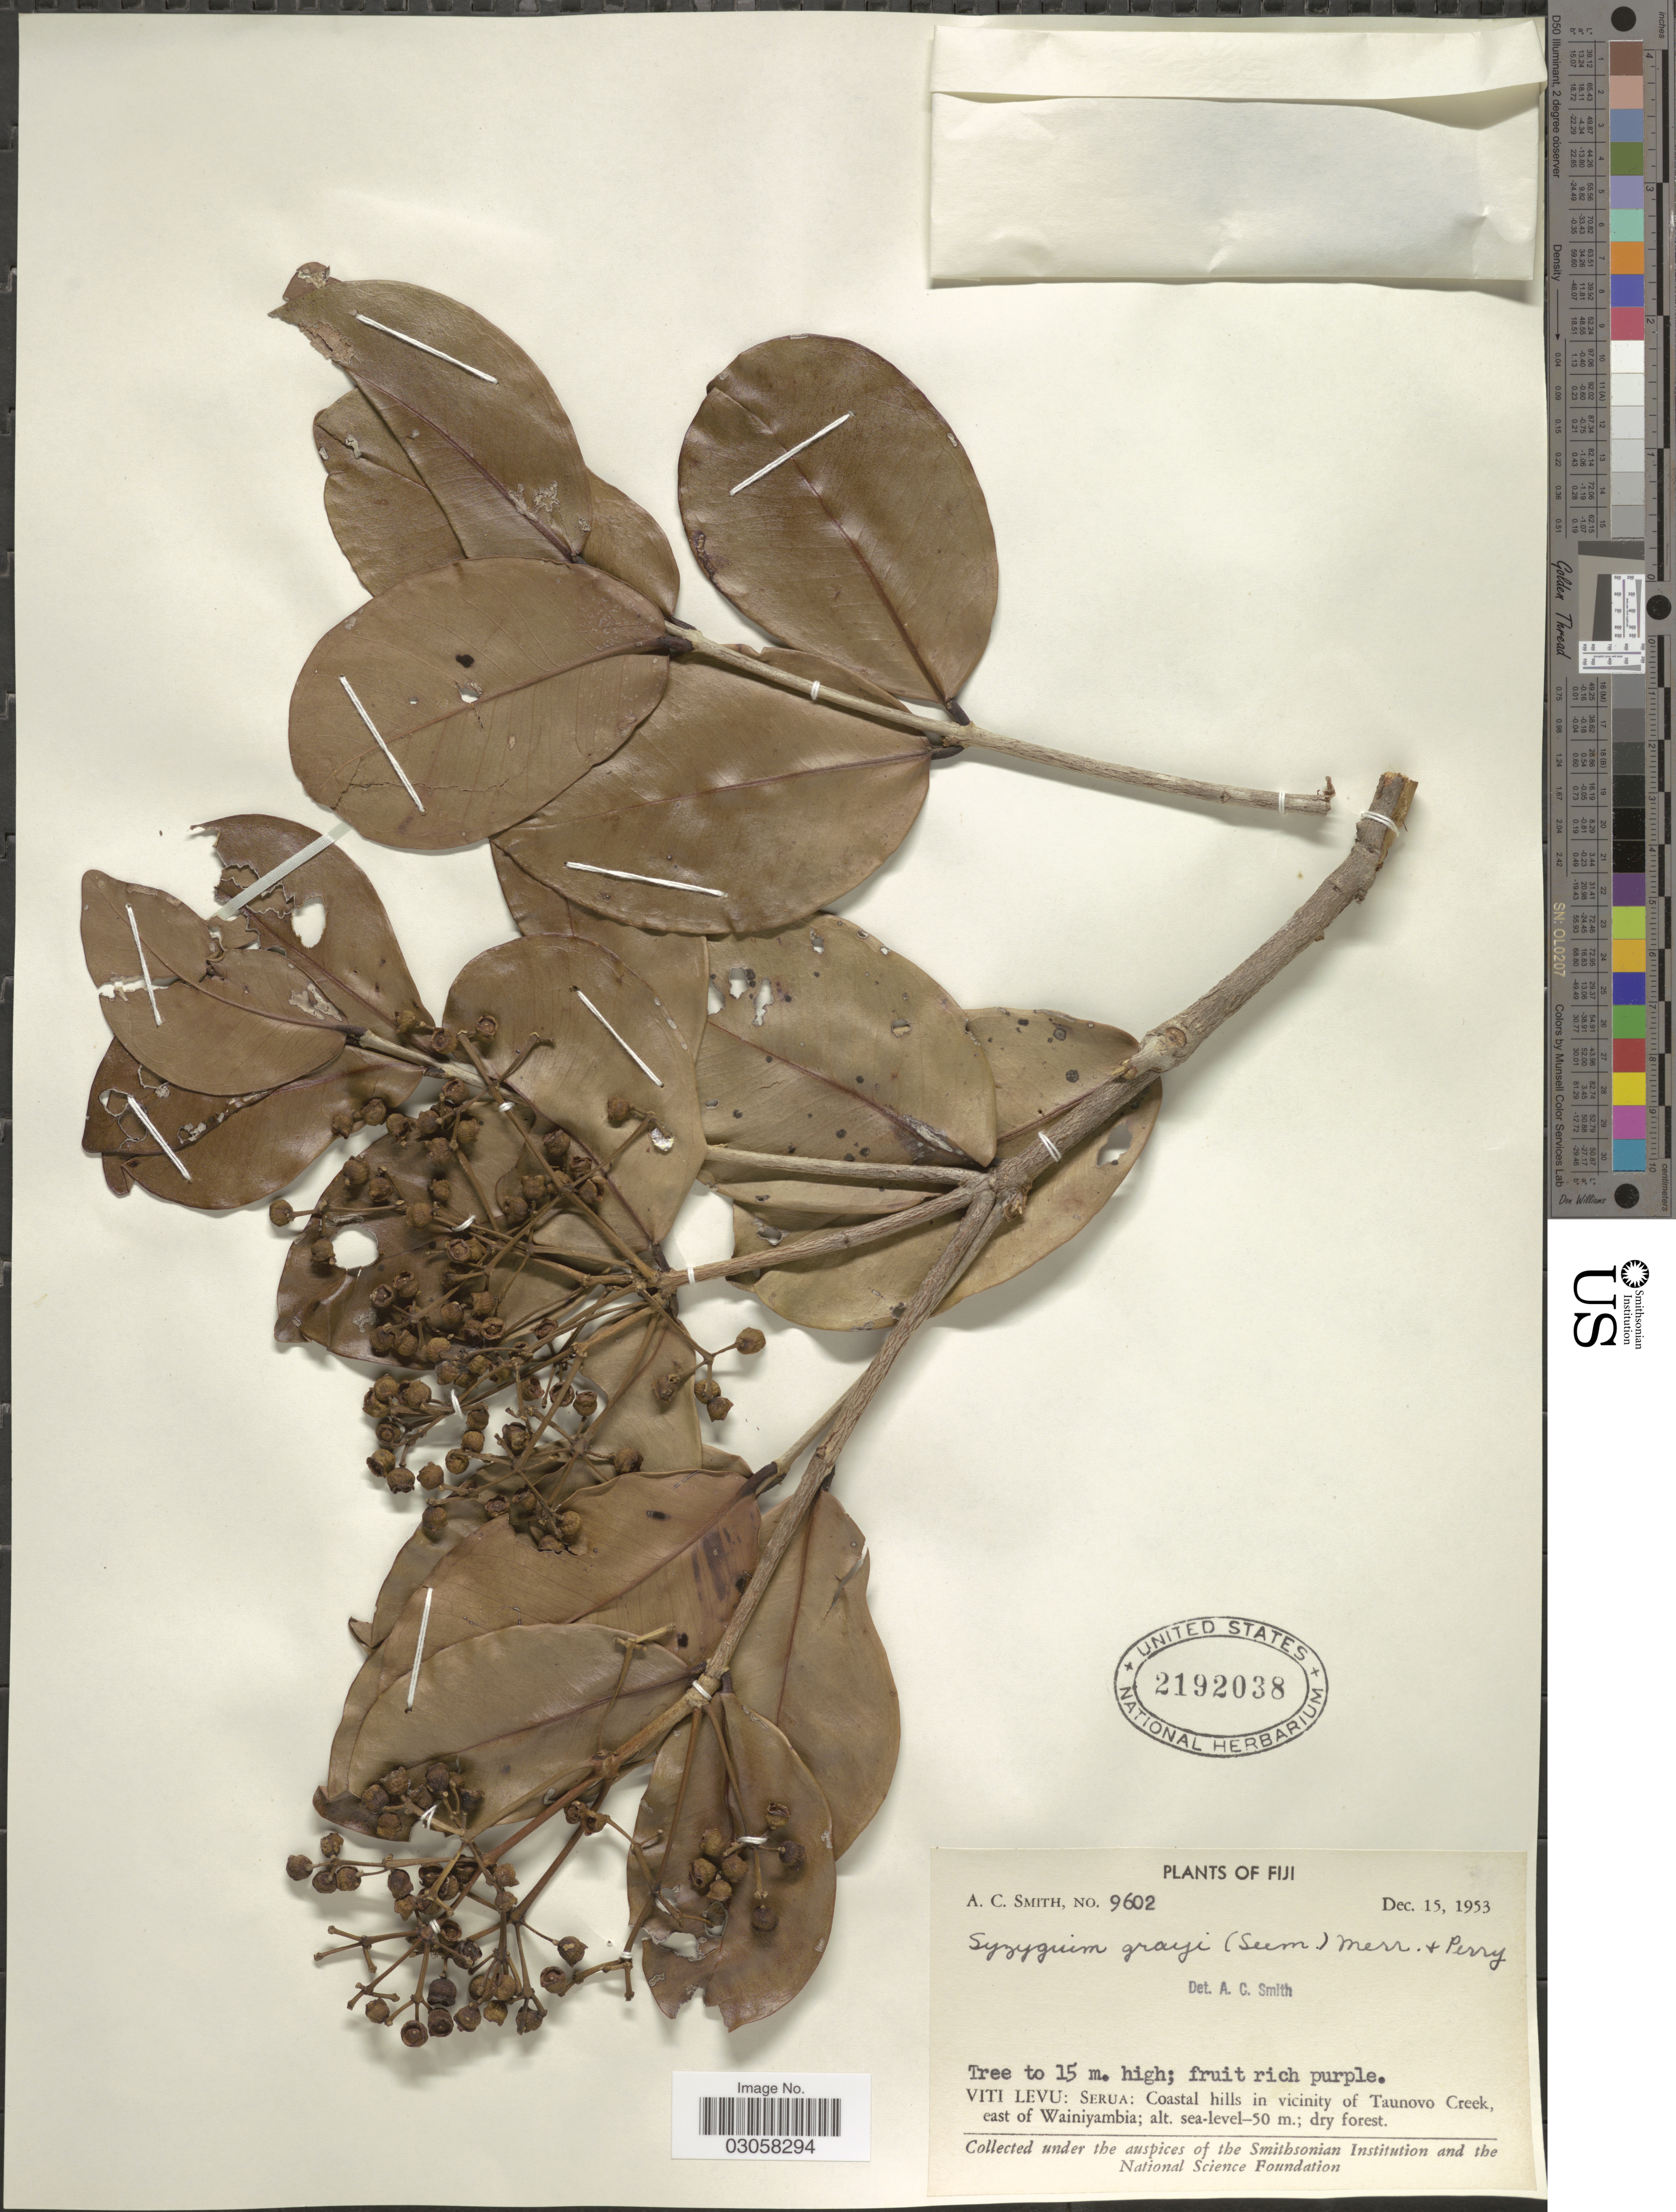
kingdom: Plantae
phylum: Tracheophyta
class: Magnoliopsida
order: Myrtales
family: Myrtaceae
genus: Syzygium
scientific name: Syzygium grayi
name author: (Seem.) Merr. & L.M. Perry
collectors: A. C. Smith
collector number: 9602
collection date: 1953-12-15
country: Fiji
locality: Viti Levu: Serua: Coastal hills in vicinity of Taunovo Creek, east of Wainiyambia.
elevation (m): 0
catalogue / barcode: US 2192038